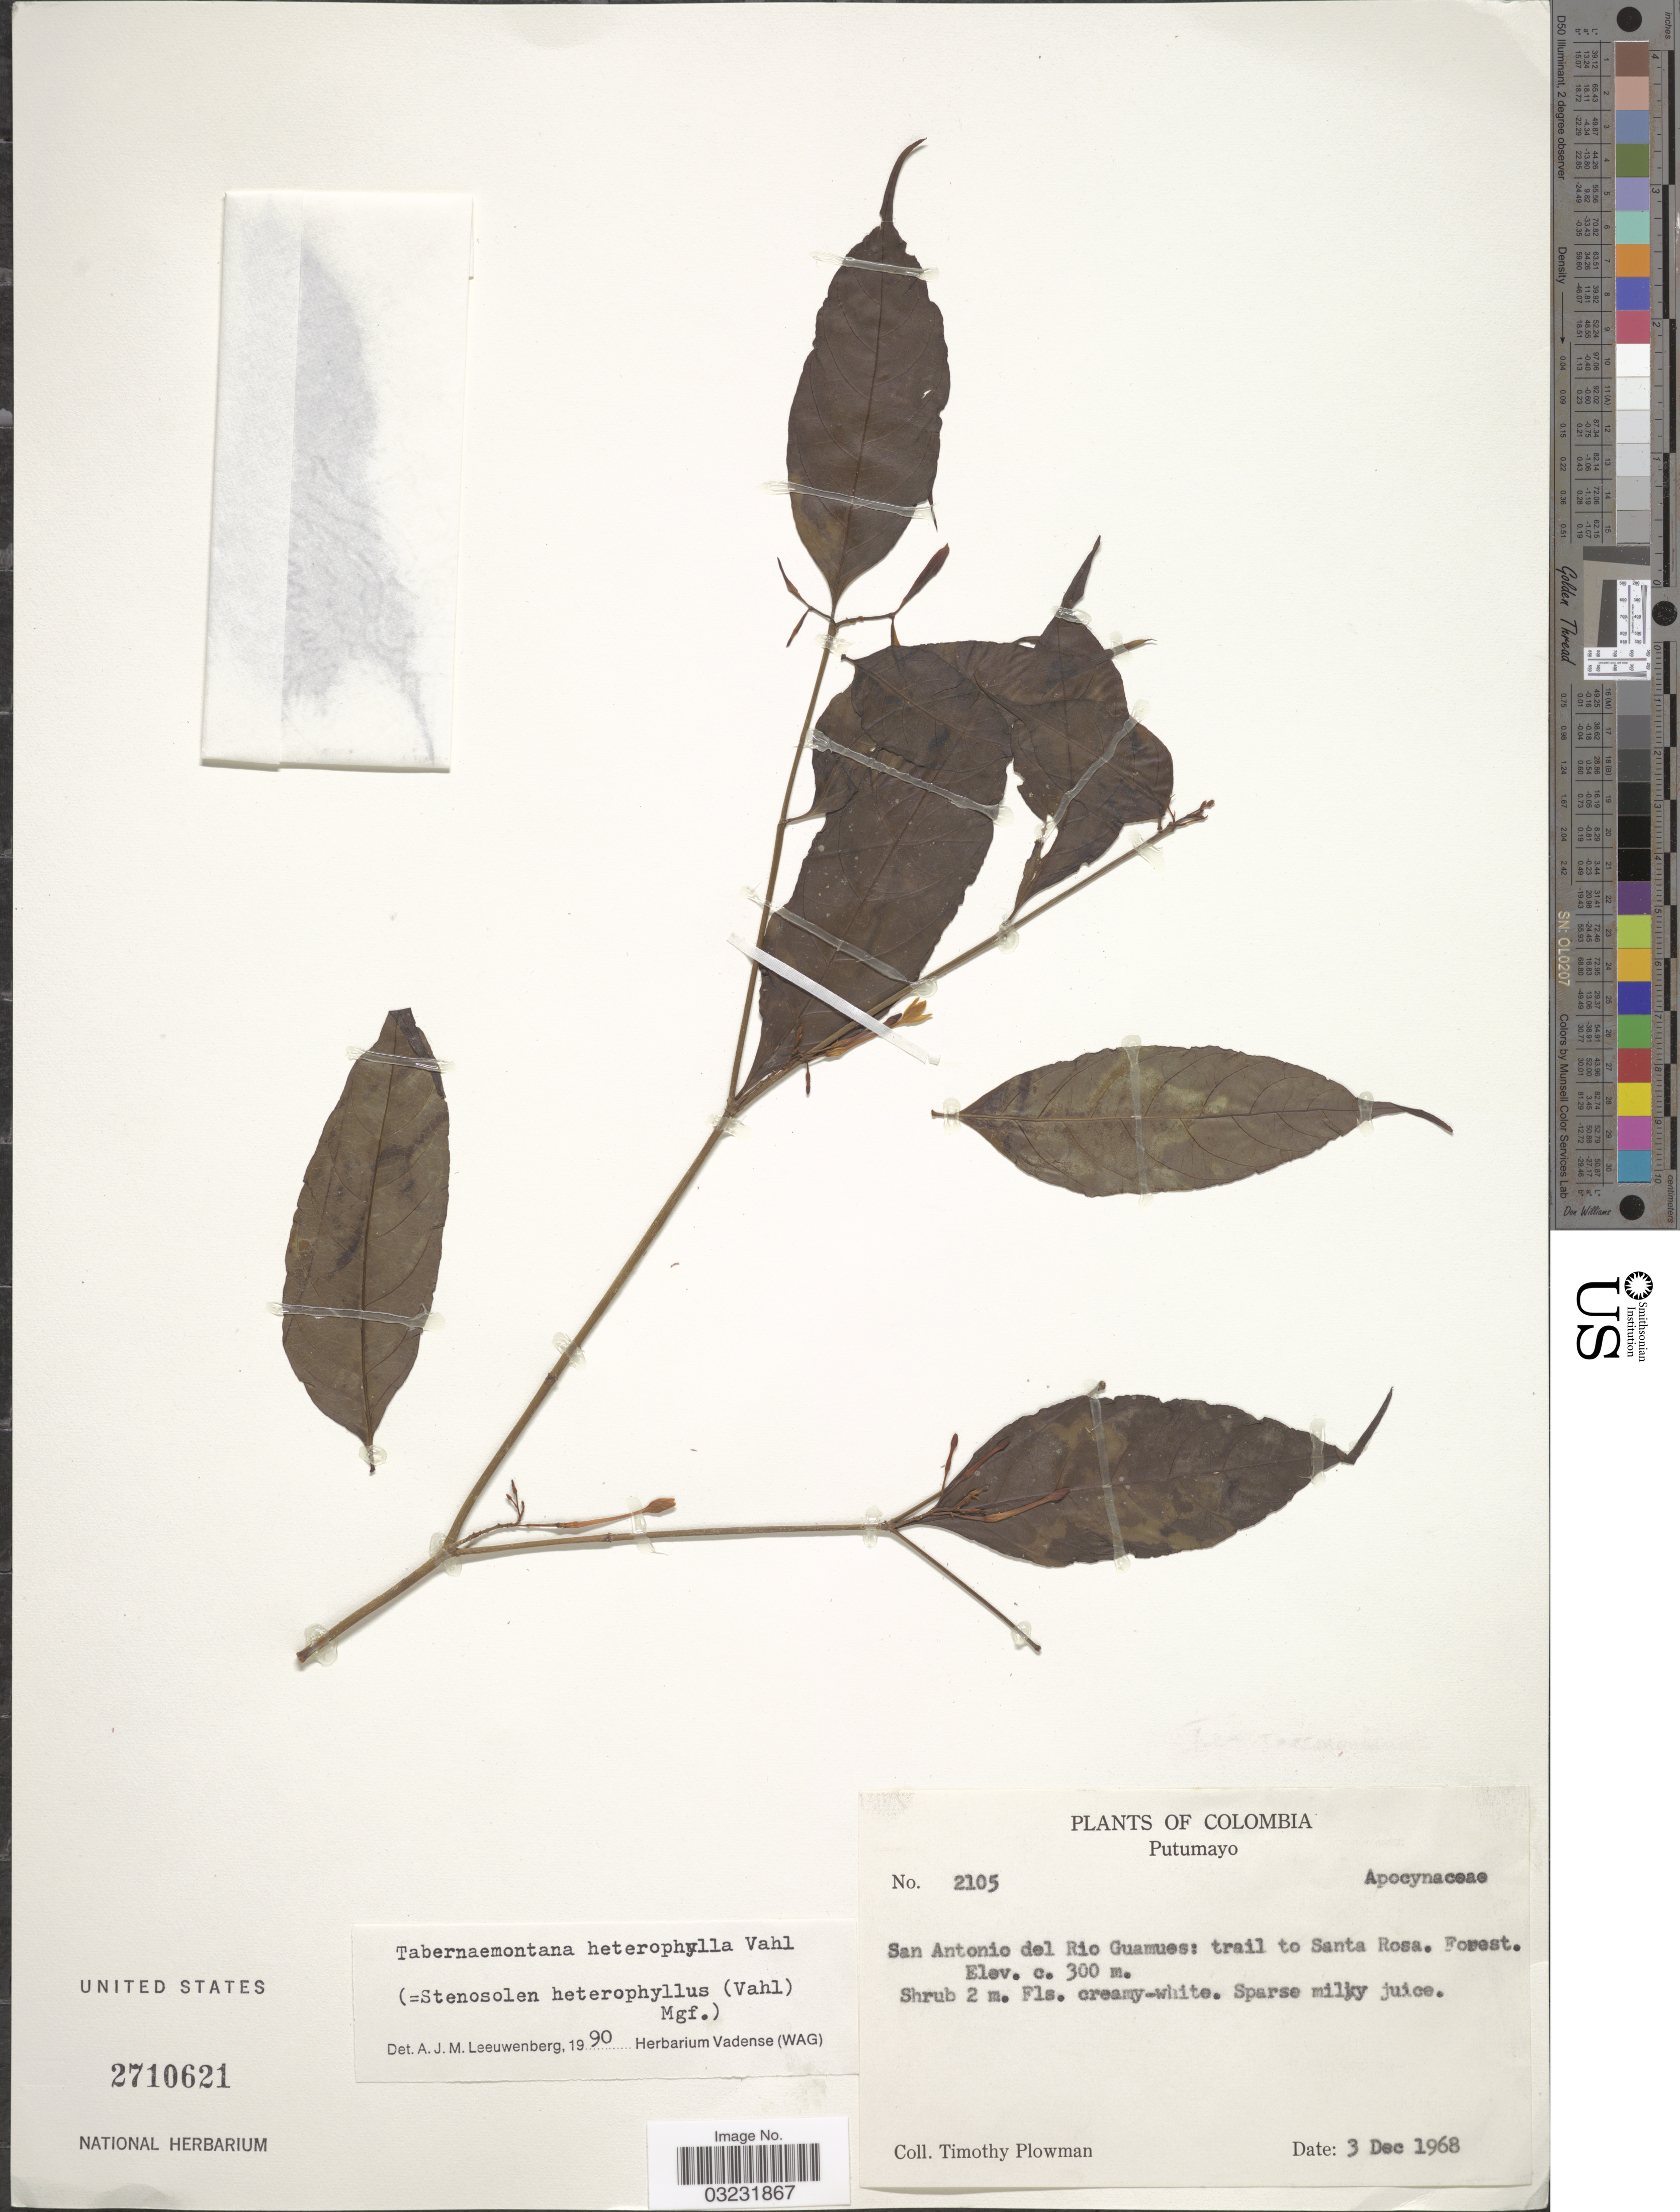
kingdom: Plantae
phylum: Tracheophyta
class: Magnoliopsida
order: Gentianales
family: Apocynaceae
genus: Tabernaemontana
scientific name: Tabernaemontana heterophylla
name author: Vahl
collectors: T. Plowman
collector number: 2105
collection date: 1968-12-03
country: Colombia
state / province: Putumayo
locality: San Antonio del Rio Guamues: trail to Santa Rosa.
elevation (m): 300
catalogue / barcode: US 2710621